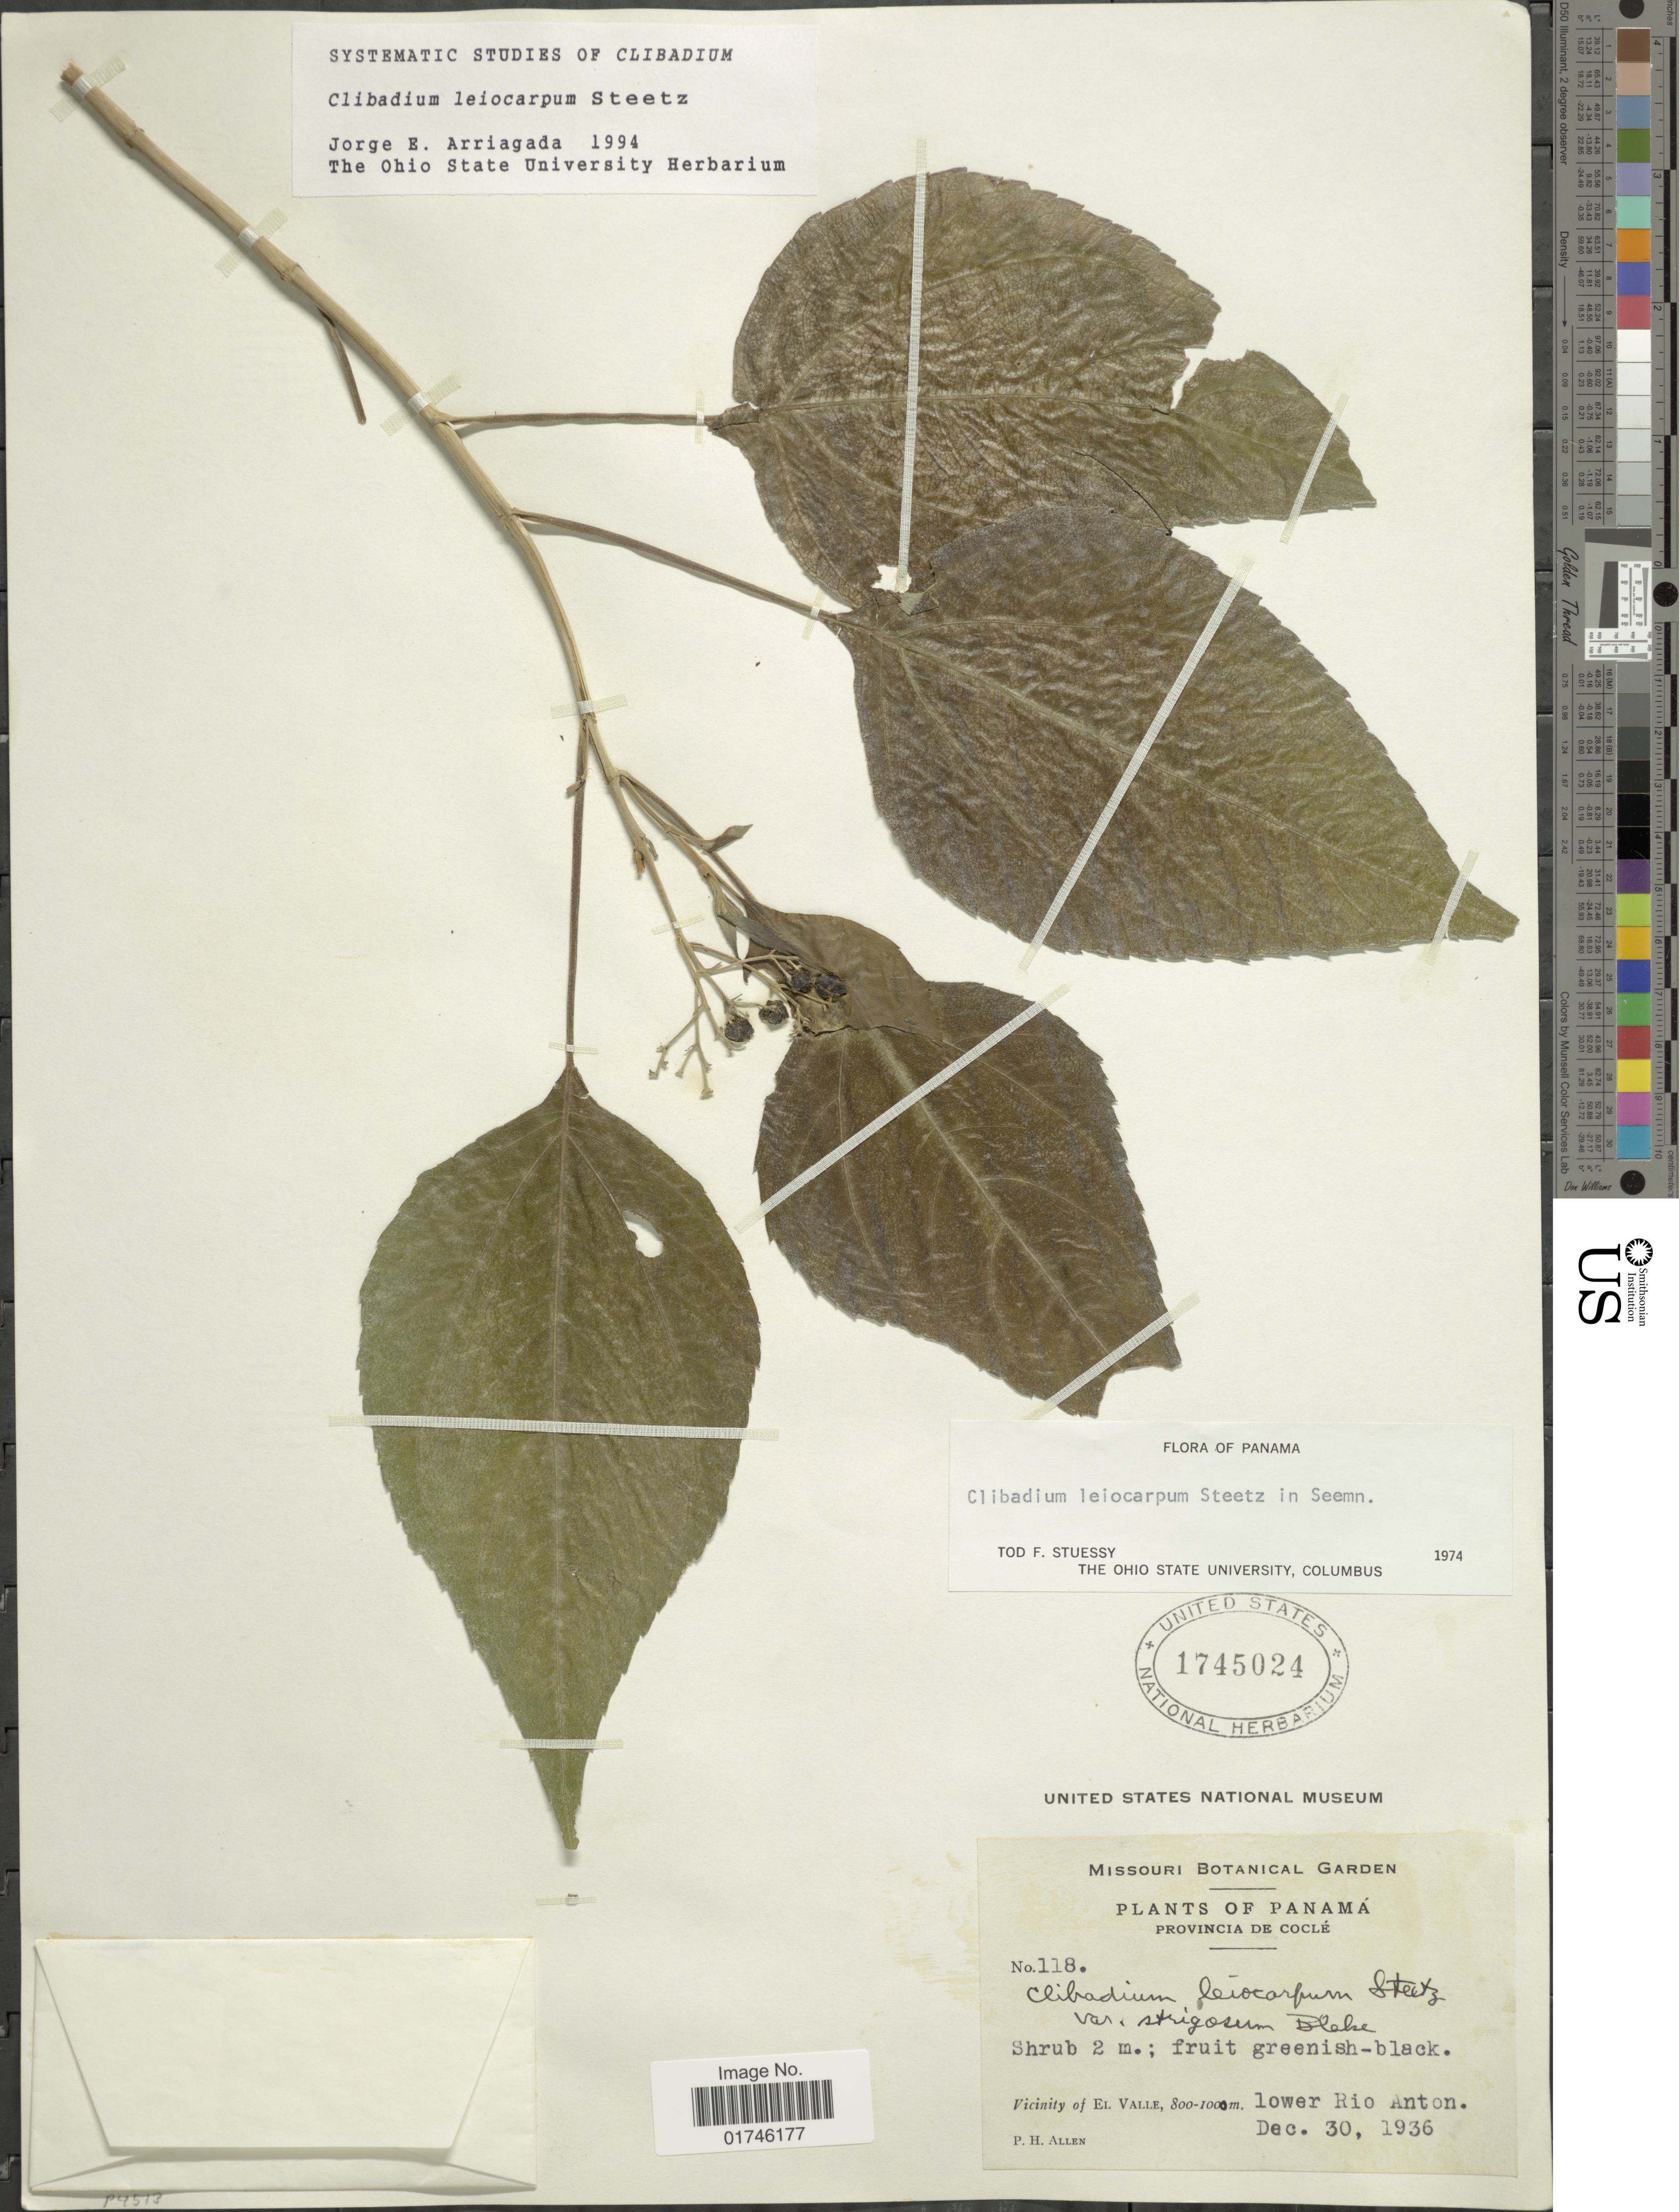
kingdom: Plantae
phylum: Tracheophyta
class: Magnoliopsida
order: Asterales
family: Asteraceae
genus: Clibadium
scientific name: Clibadium leiocarpum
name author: Steetz in Seem.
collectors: P. H. Allen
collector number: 118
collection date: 1936-12-30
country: Panama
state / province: Coclé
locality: Panama, Vicinity of El. Valle. lower Rio Anton. Province de Cocle.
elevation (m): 800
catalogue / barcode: US 1745024